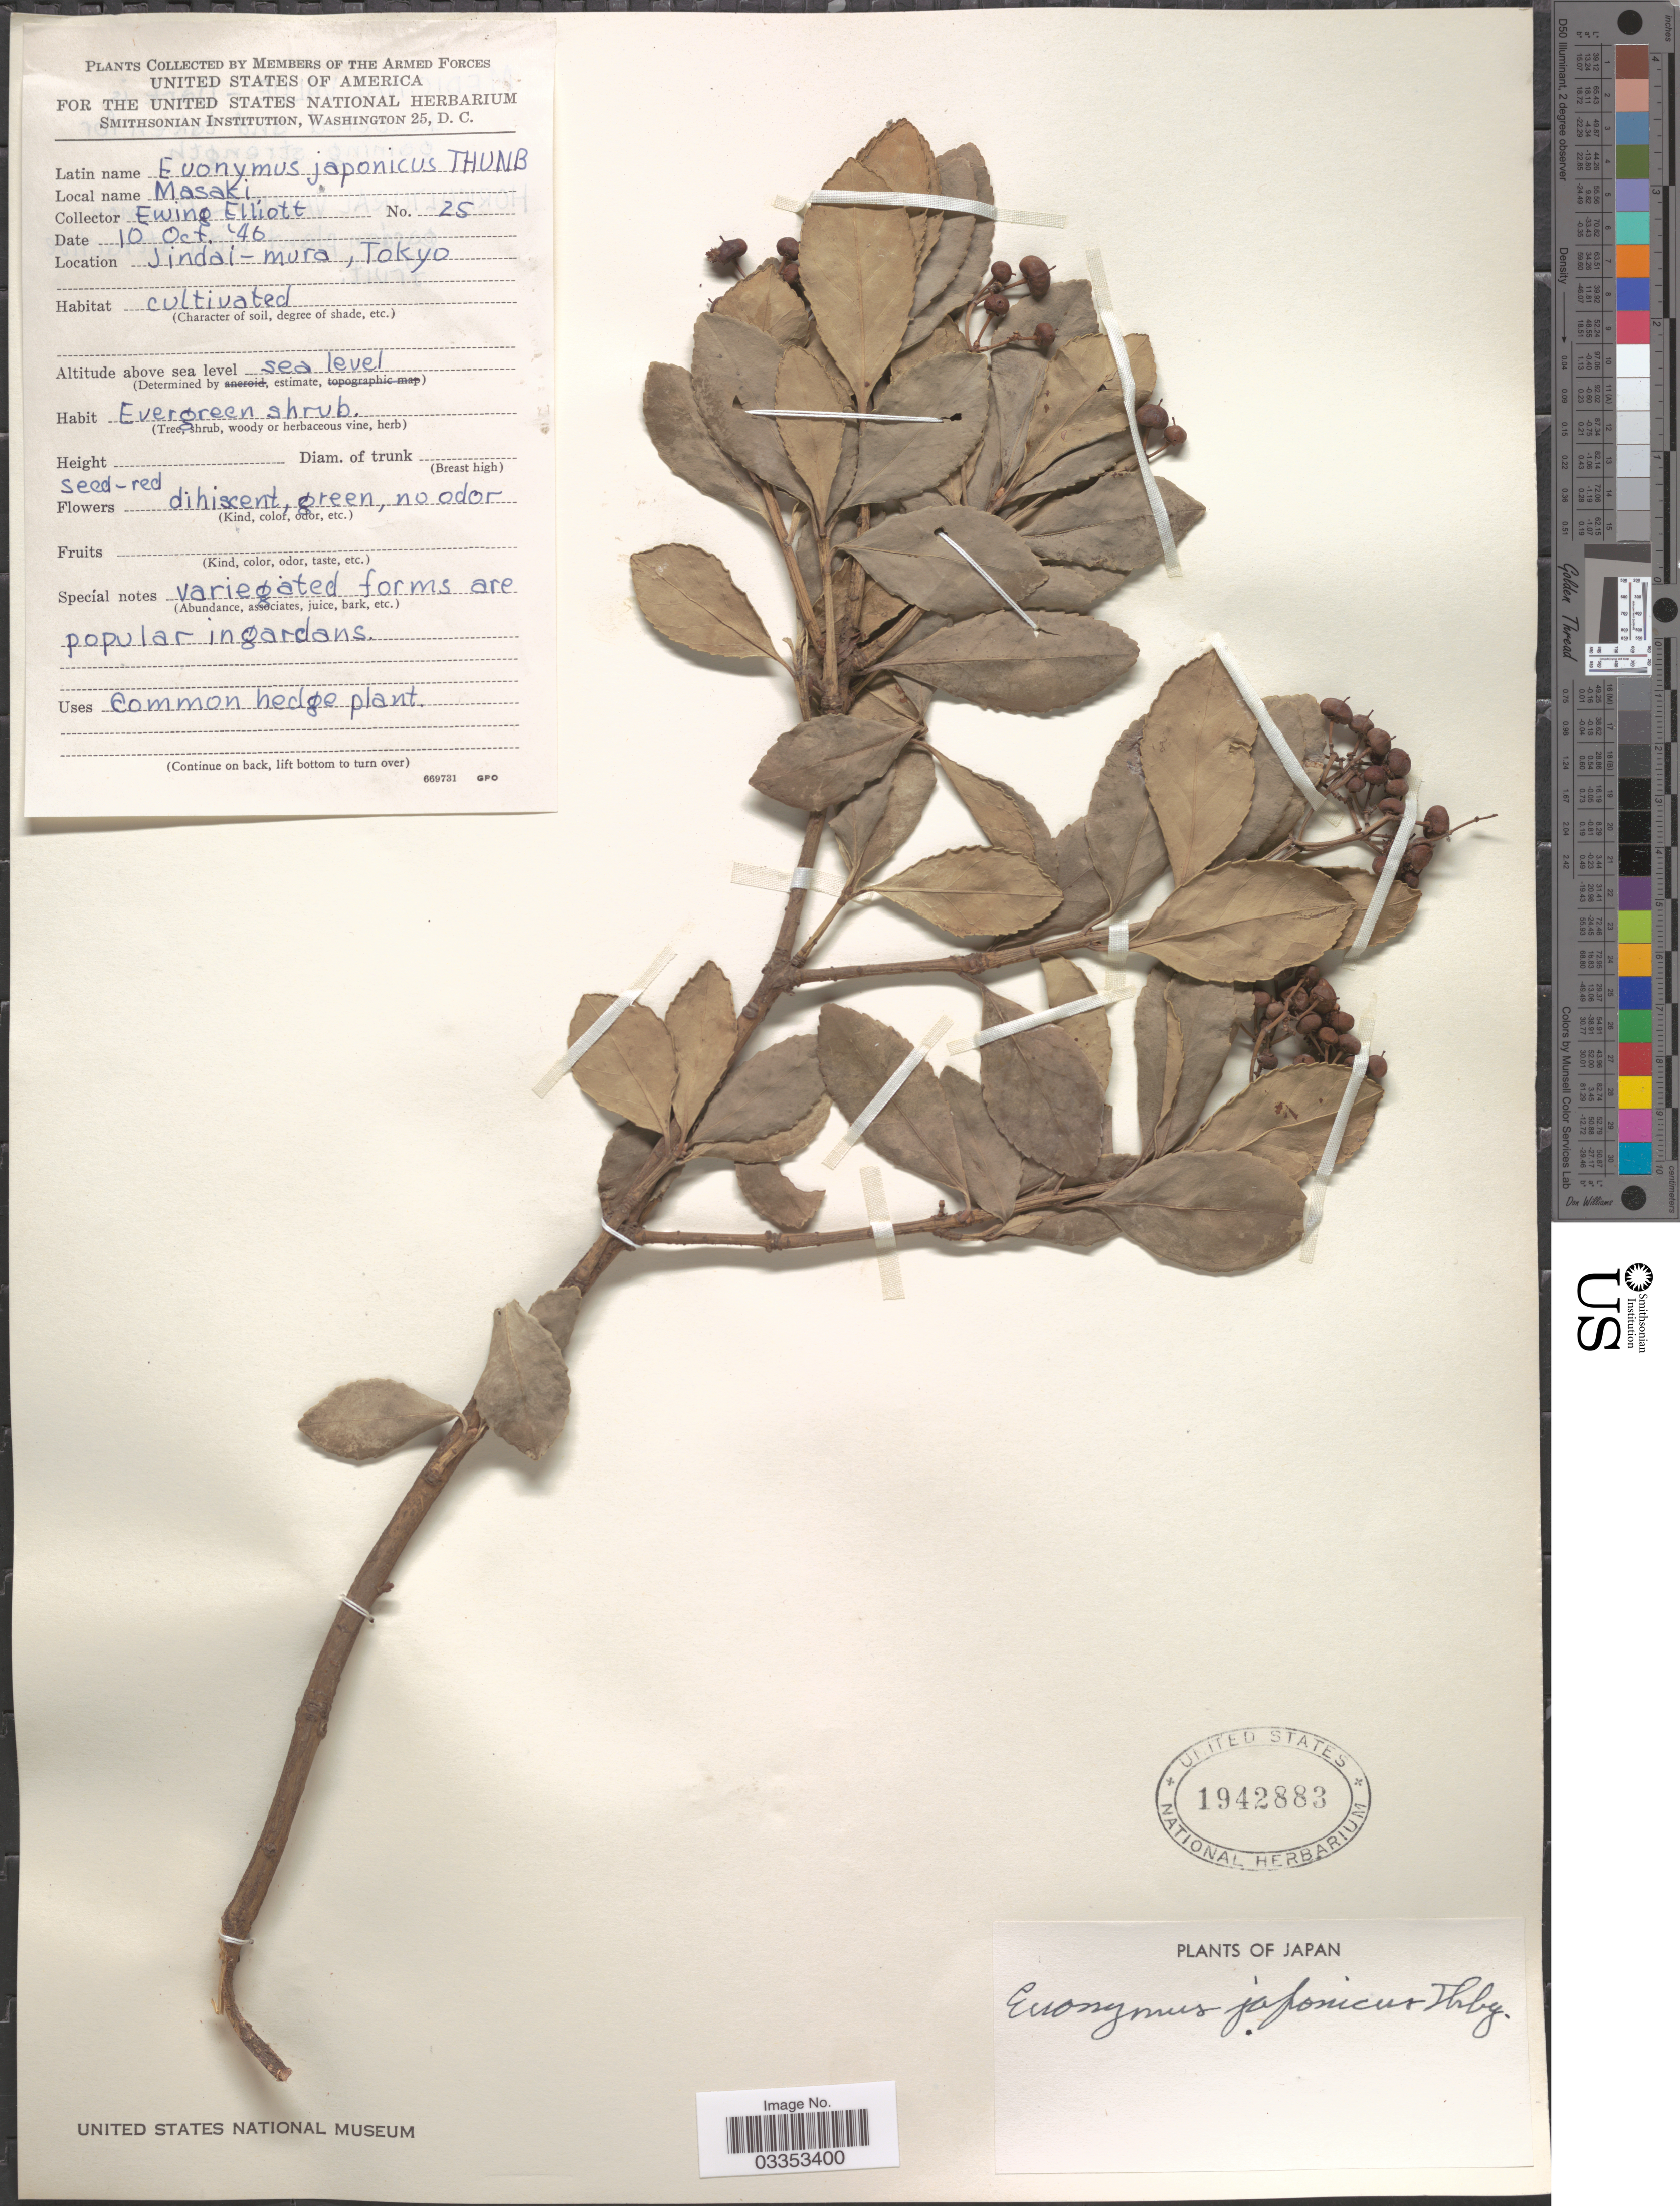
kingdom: Plantae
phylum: Tracheophyta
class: Magnoliopsida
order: Celastrales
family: Celastraceae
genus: Euonymus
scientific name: Euonymus japonicus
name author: Thunb.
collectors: E. Elliott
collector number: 25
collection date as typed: Transcribed d/m/y: 10/10/46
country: Japan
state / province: Tokyo, Federal City of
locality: Jindai-mura.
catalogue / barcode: US 1942883